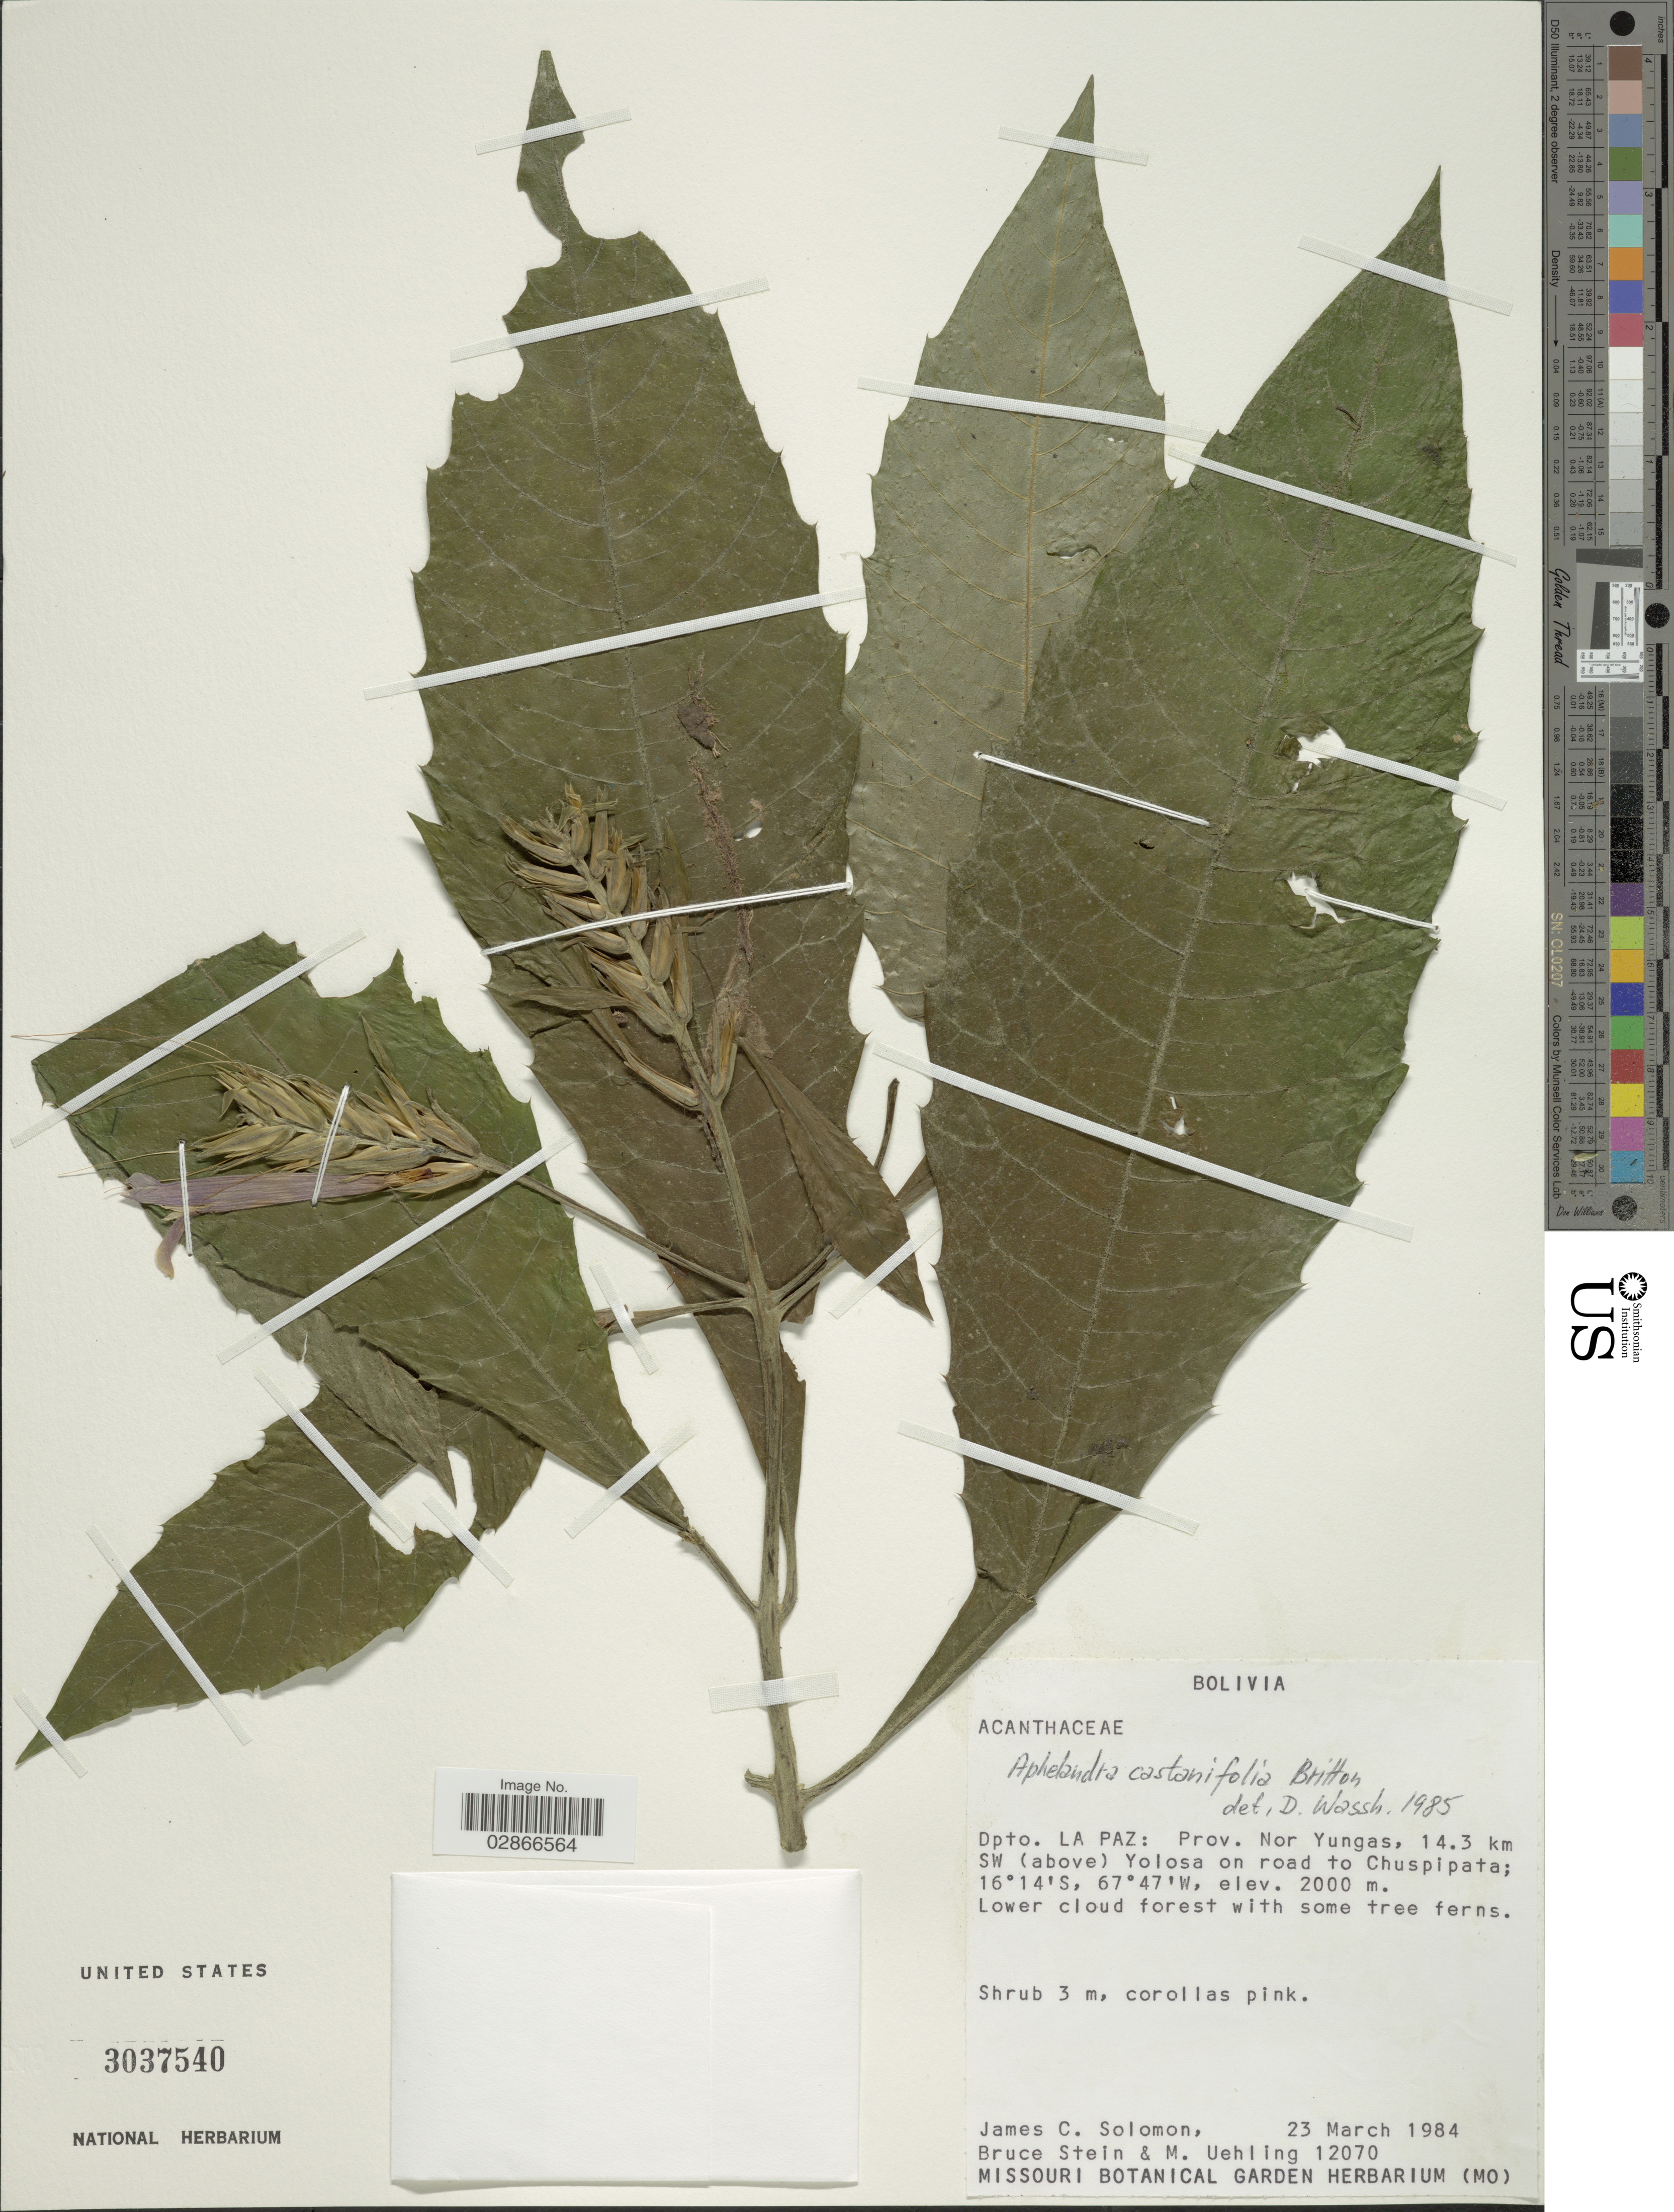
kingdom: Plantae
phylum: Tracheophyta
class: Magnoliopsida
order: Lamiales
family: Acanthaceae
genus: Aphelandra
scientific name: Aphelandra castanaefolia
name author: Britton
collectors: J. C. Solomon, B. A. Stein & M. Uehling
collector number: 12070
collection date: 1984-03-23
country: Bolivia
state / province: La Paz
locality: Dpto. La Paz: Prov. Nor Yungas, 14.3 km SW (above) Yolosa on road to Chuspipata.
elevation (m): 2000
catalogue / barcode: US 3037540